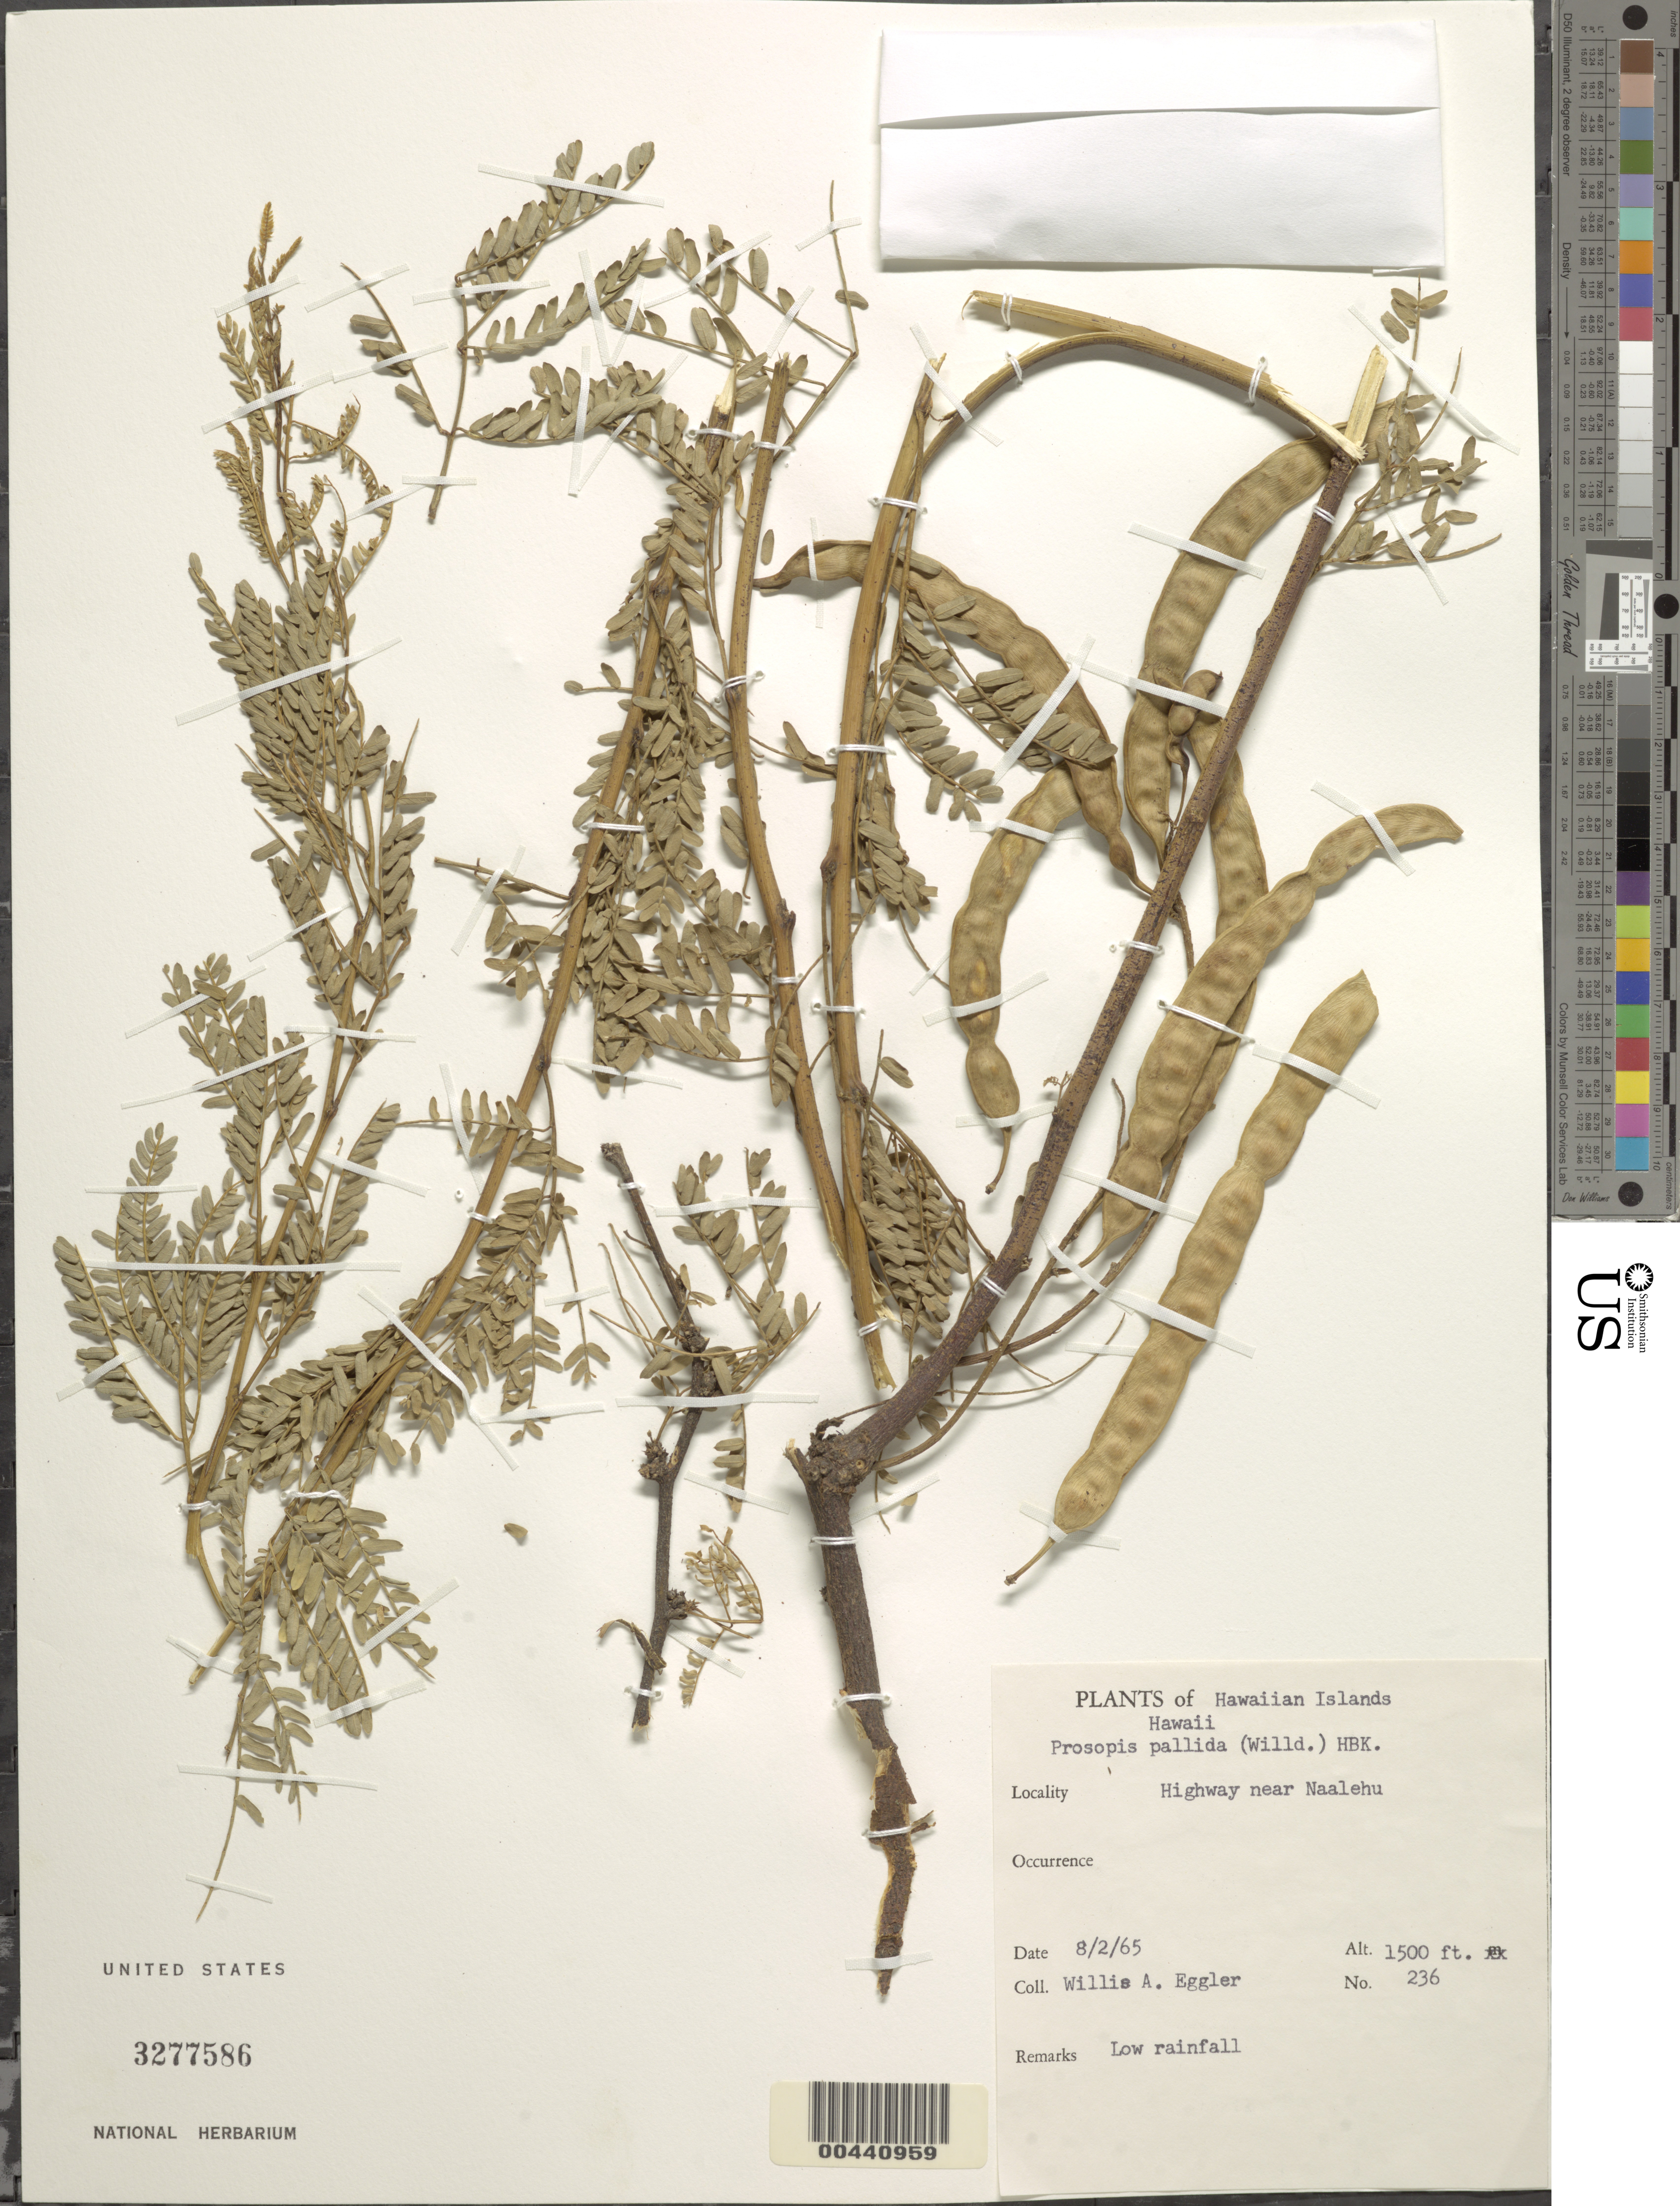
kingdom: Plantae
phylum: Tracheophyta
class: Magnoliopsida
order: Fabales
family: Fabaceae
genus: Neltuma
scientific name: Neltuma pallida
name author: (Humb. & Bonpl. ex Willd.) C. E. Hughes & G.P. Lewis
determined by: Wagner, W. L., (BOT), Smithsonian Institution - National Museum of Natural History (UNITED STATES)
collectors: W. A. Eggler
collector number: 236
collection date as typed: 8 Feb 1965 to 2 Aug 1965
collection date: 1965-02-08/1965-08-02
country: United States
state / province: Hawaii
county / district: Hawaii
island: Hawaii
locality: Highway near Naalehu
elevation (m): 457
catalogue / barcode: US 3277586